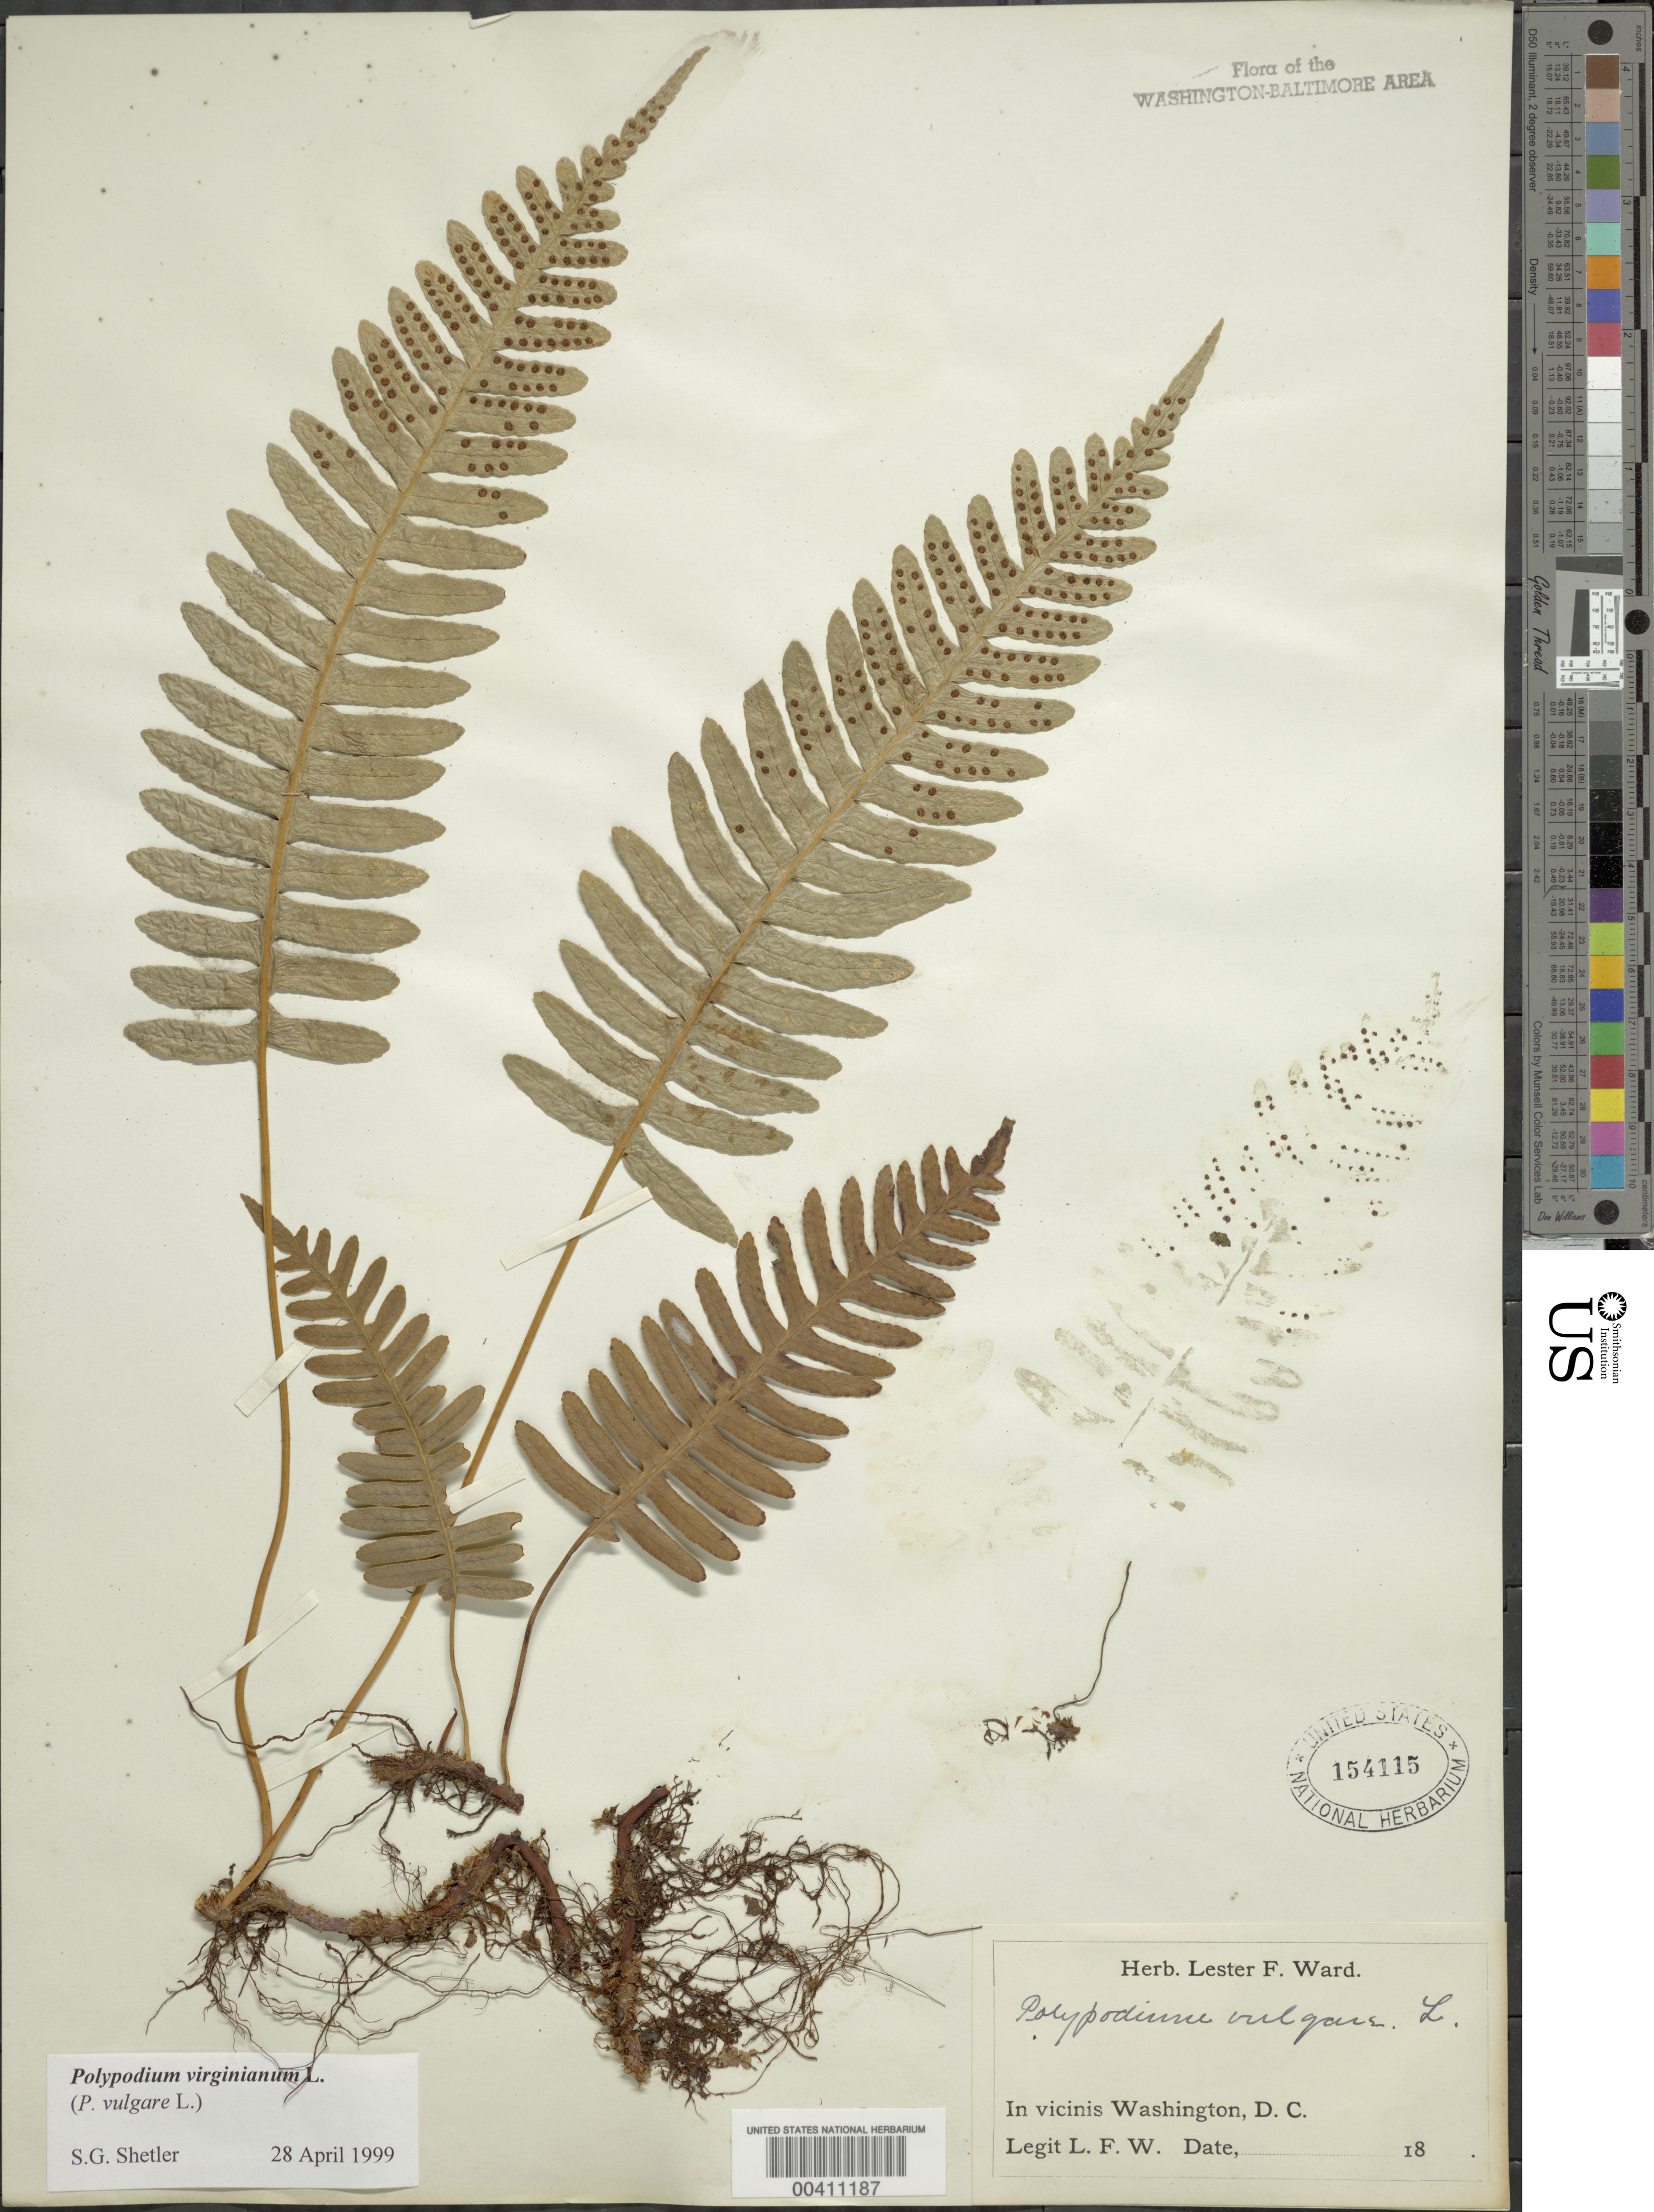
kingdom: Plantae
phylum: Tracheophyta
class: Polypodiopsida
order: Polypodiales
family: Polypodiaceae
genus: Polypodium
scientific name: Polypodium virginianum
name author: L.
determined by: Shetler, Stanwyn G., (US), NMNH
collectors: L. F. Ward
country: United States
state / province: District of Columbia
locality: DC vicinity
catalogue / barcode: US 154115